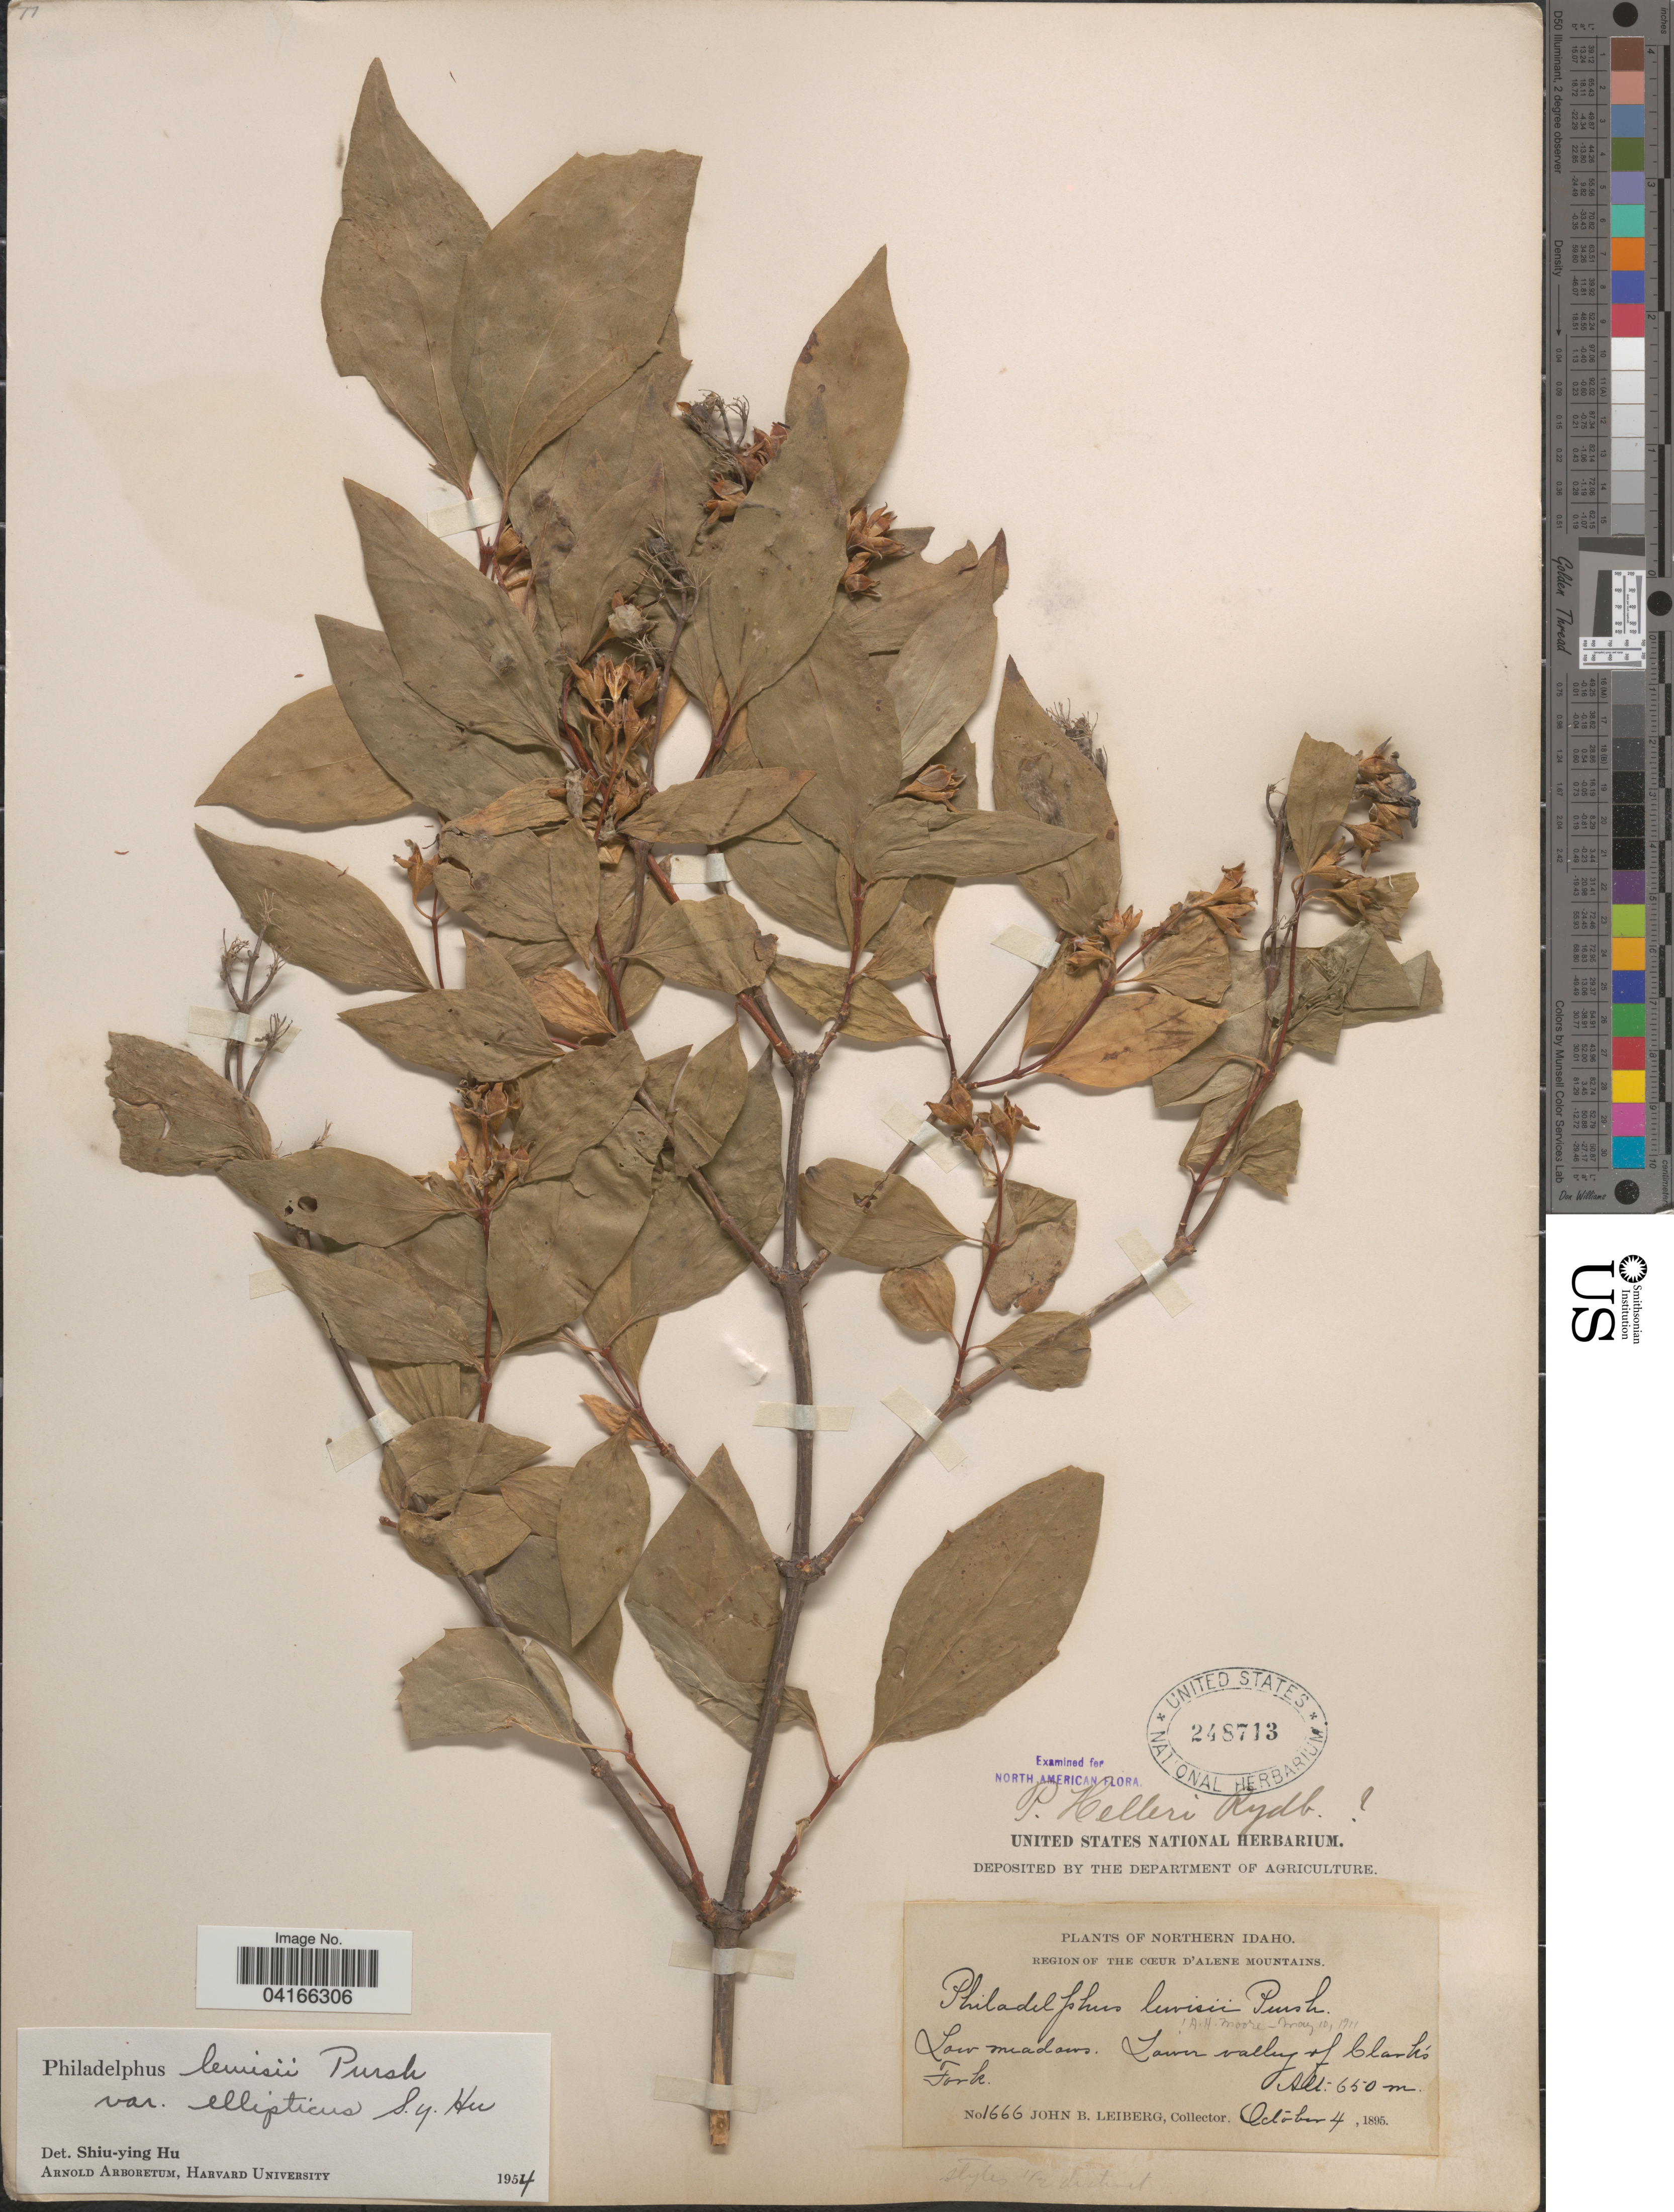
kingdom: Plantae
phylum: Tracheophyta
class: Magnoliopsida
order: Cornales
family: Hydrangeaceae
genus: Philadelphus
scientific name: Philadelphus lewisii var. ellipticus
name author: S.Y. Hu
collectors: J. B. Leiberg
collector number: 1666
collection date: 1895-10-04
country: United States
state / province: Idaho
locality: Northern Idaho. Region of the Cœur d'Alene Mountains. Lower valley of Clark's Fork.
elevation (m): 650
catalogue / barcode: US 248713